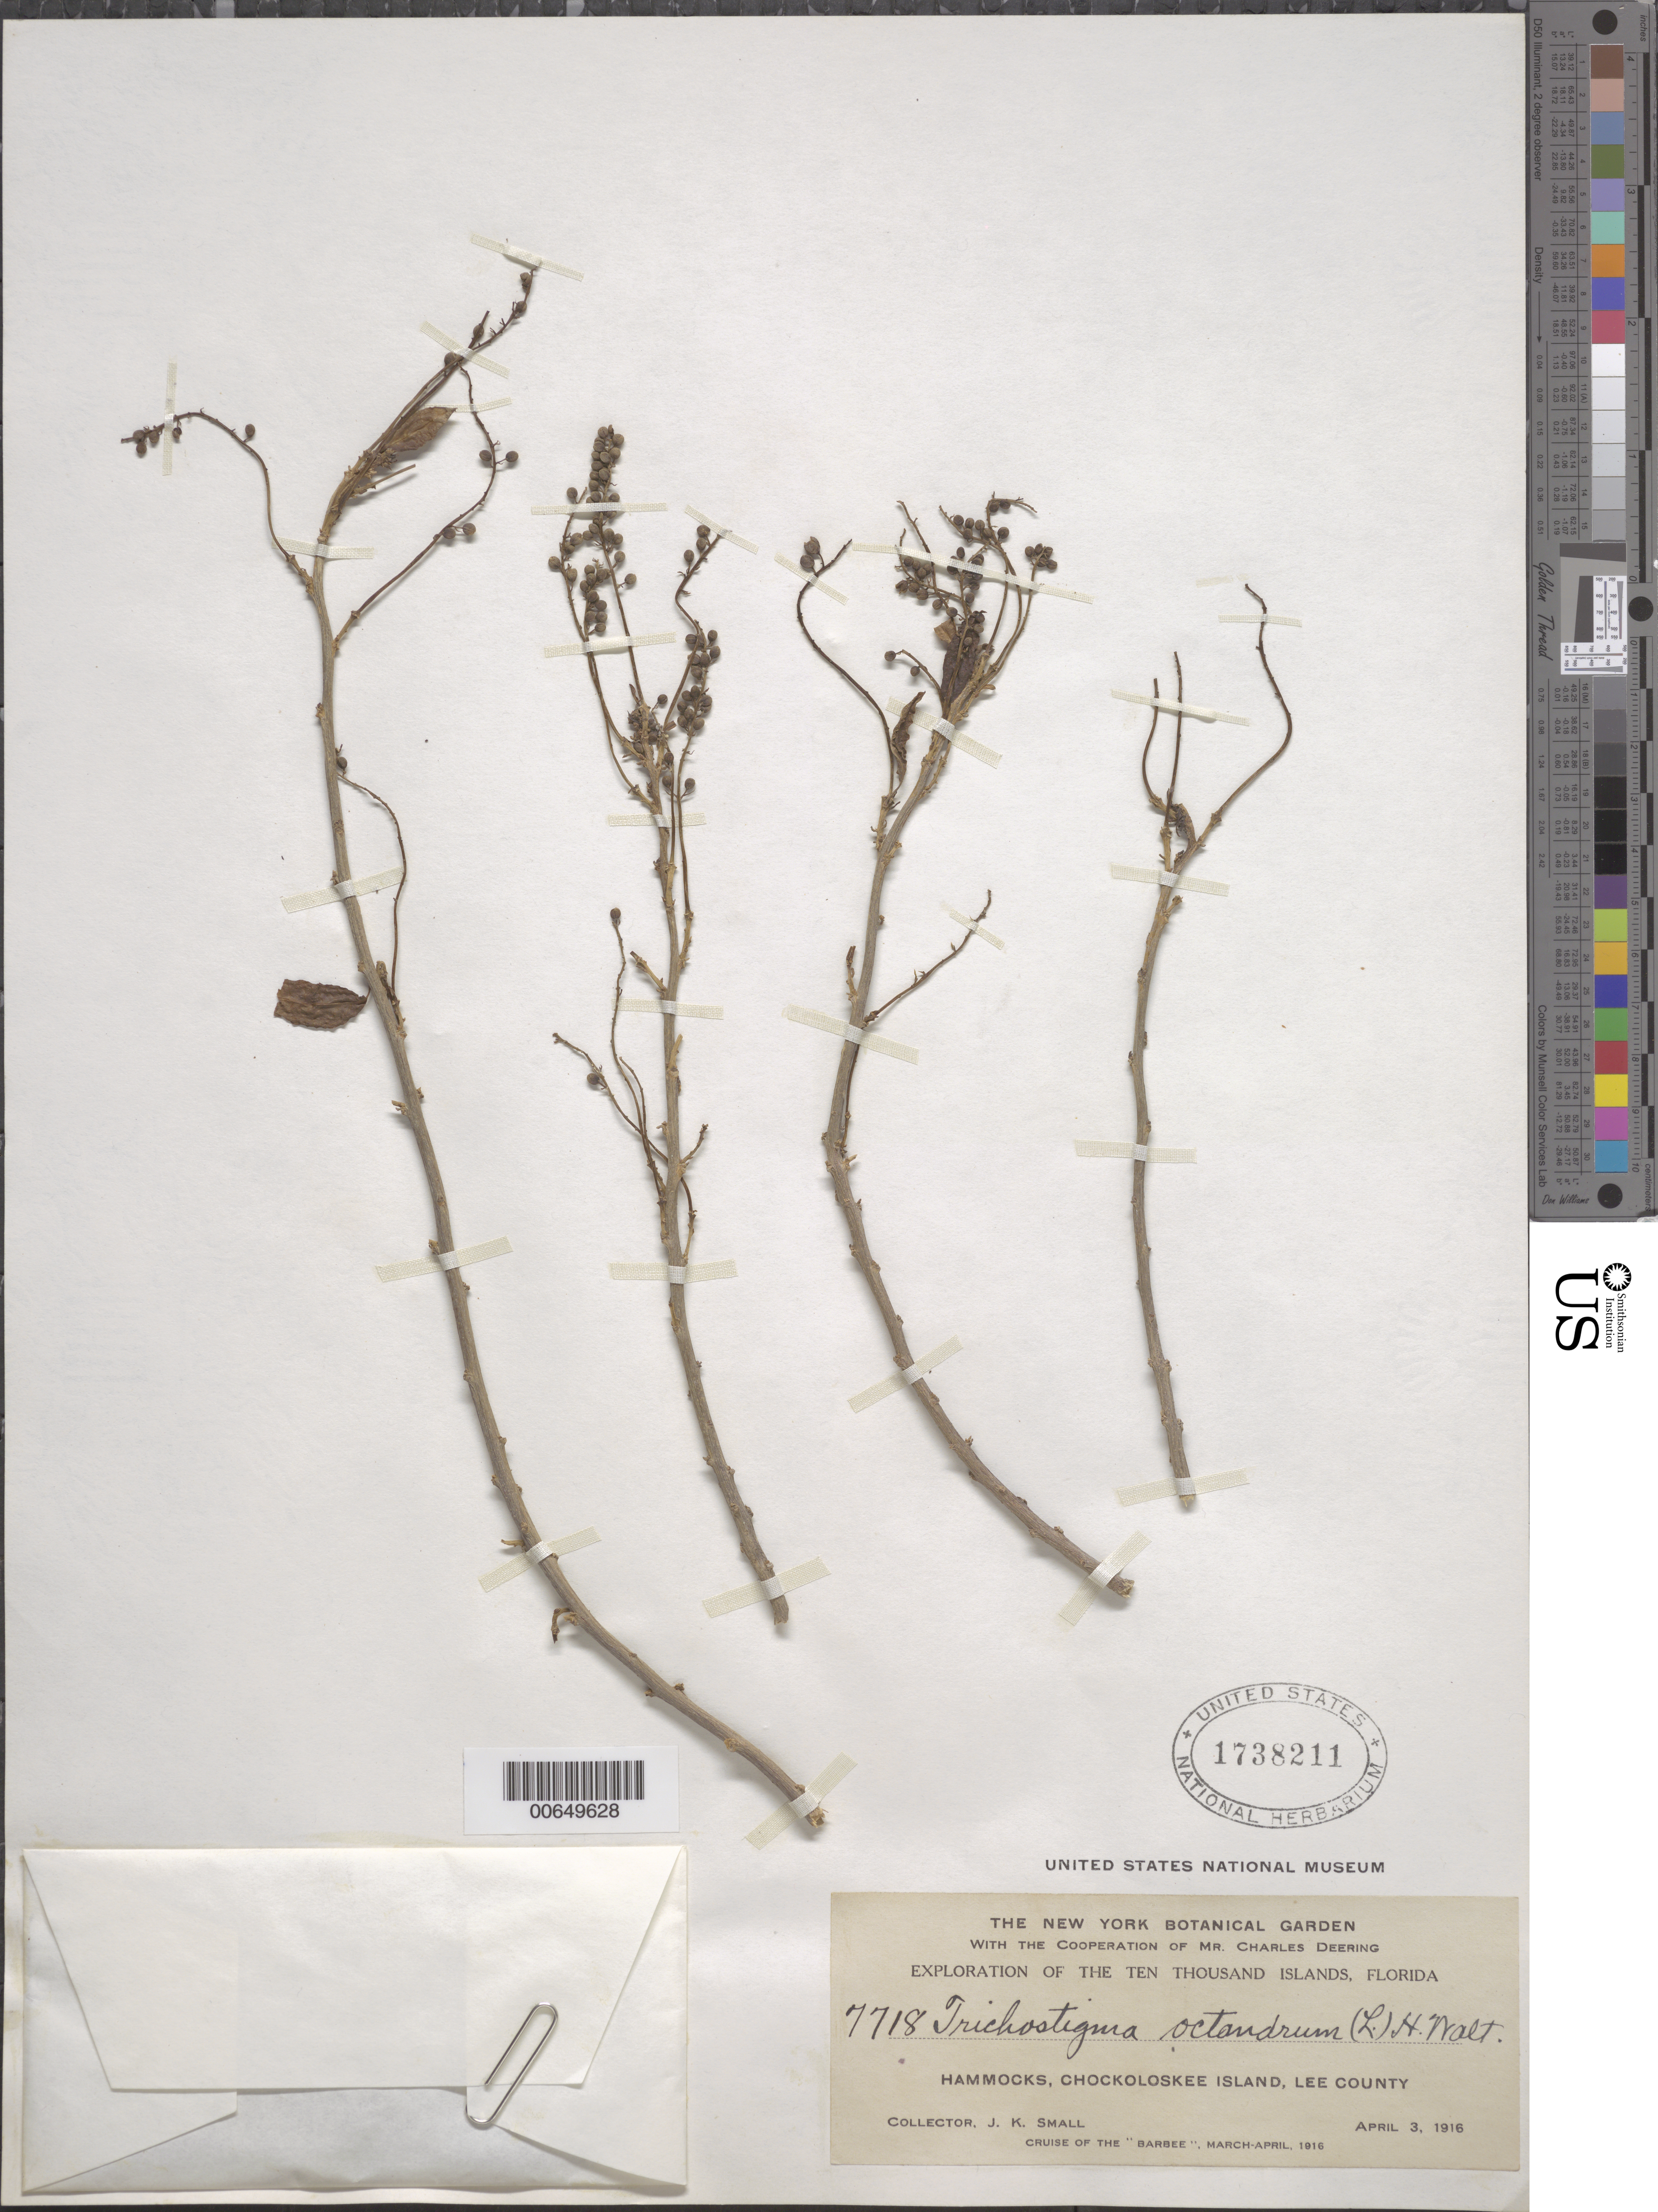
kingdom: Plantae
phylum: Tracheophyta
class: Magnoliopsida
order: Caryophyllales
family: Phytolaccaceae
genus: Trichostigma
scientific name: Trichostigma octandrum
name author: (L.) H. Walter in Engl.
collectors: J. K. Small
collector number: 7718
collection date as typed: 03 Apr 1916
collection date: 1916-04-03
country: United States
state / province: Florida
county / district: Lee ?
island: Chokoloskee Island ?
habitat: Hammocks.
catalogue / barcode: US 1738211